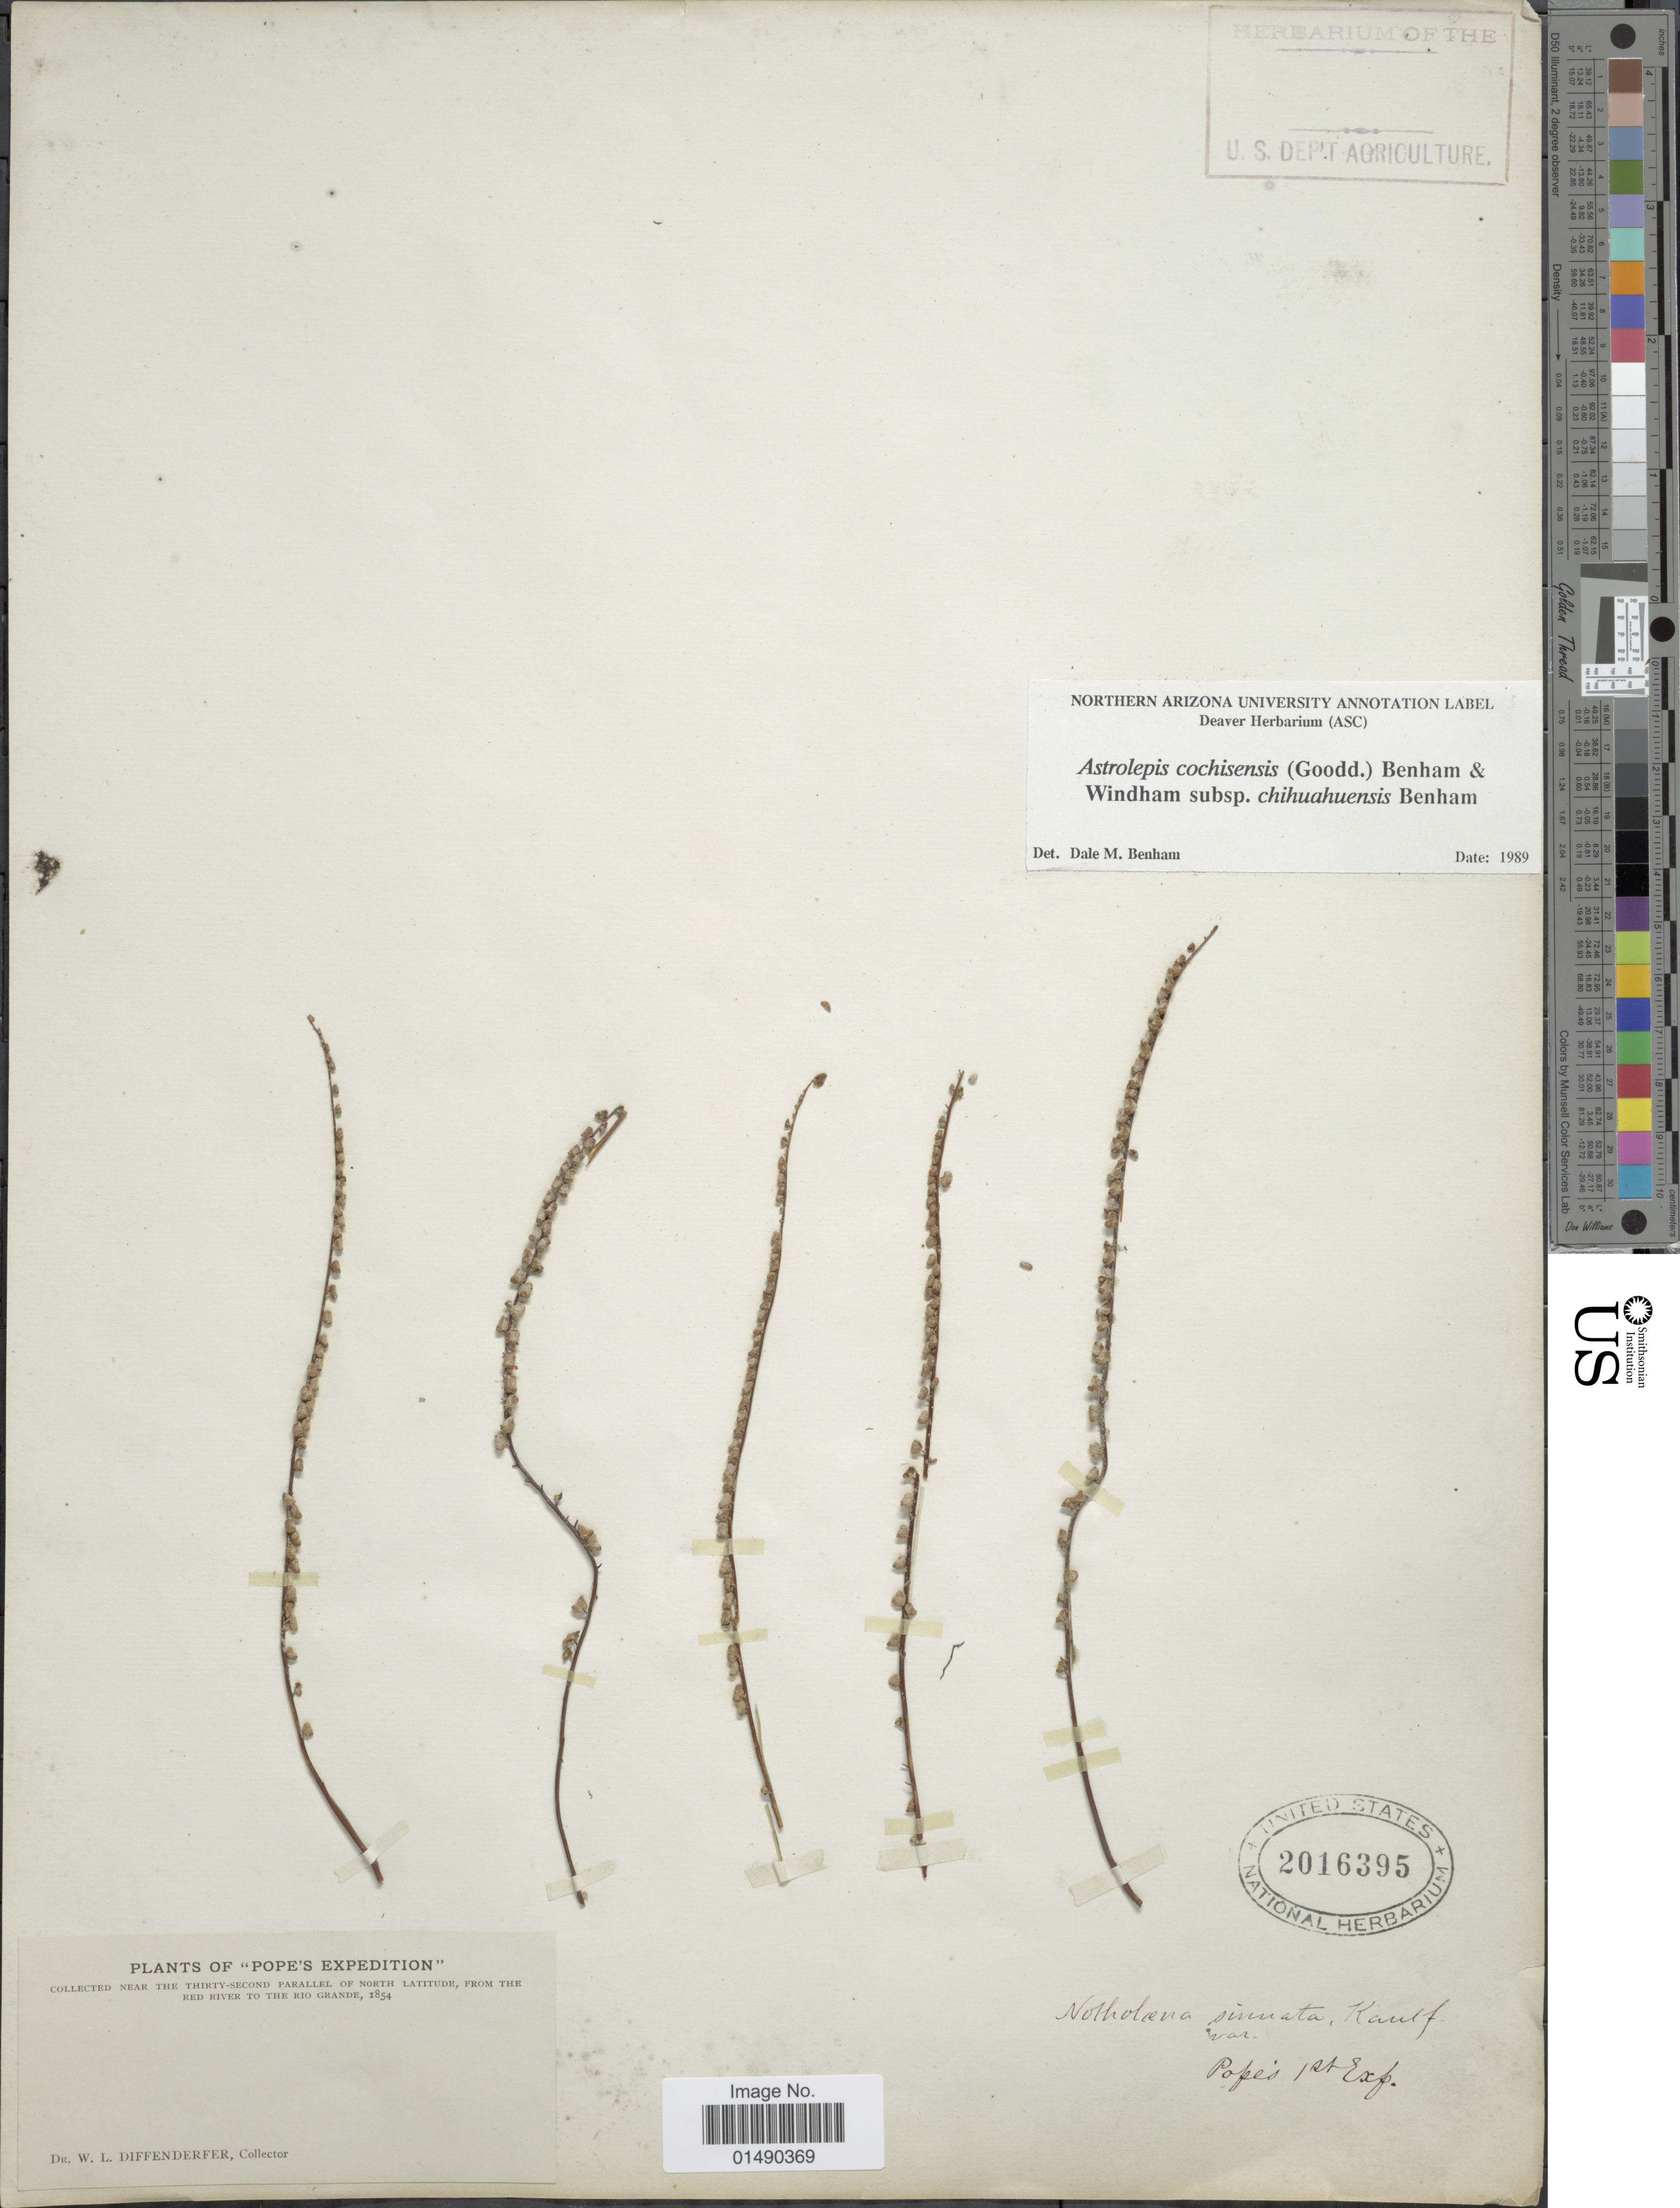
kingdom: Plantae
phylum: Tracheophyta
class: Polypodiopsida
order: Polypodiales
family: Pteridaceae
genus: Astrolepis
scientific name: Astrolepis cochisensis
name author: (C.O. Goodd.) D.M. Benham & Windham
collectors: W. Diffenderfer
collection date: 1854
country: United States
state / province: Texas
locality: Near the thirty-second parallel of north latitude, from the Red River to the Rio Grande, "Pope's Expedition"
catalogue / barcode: US 2016395